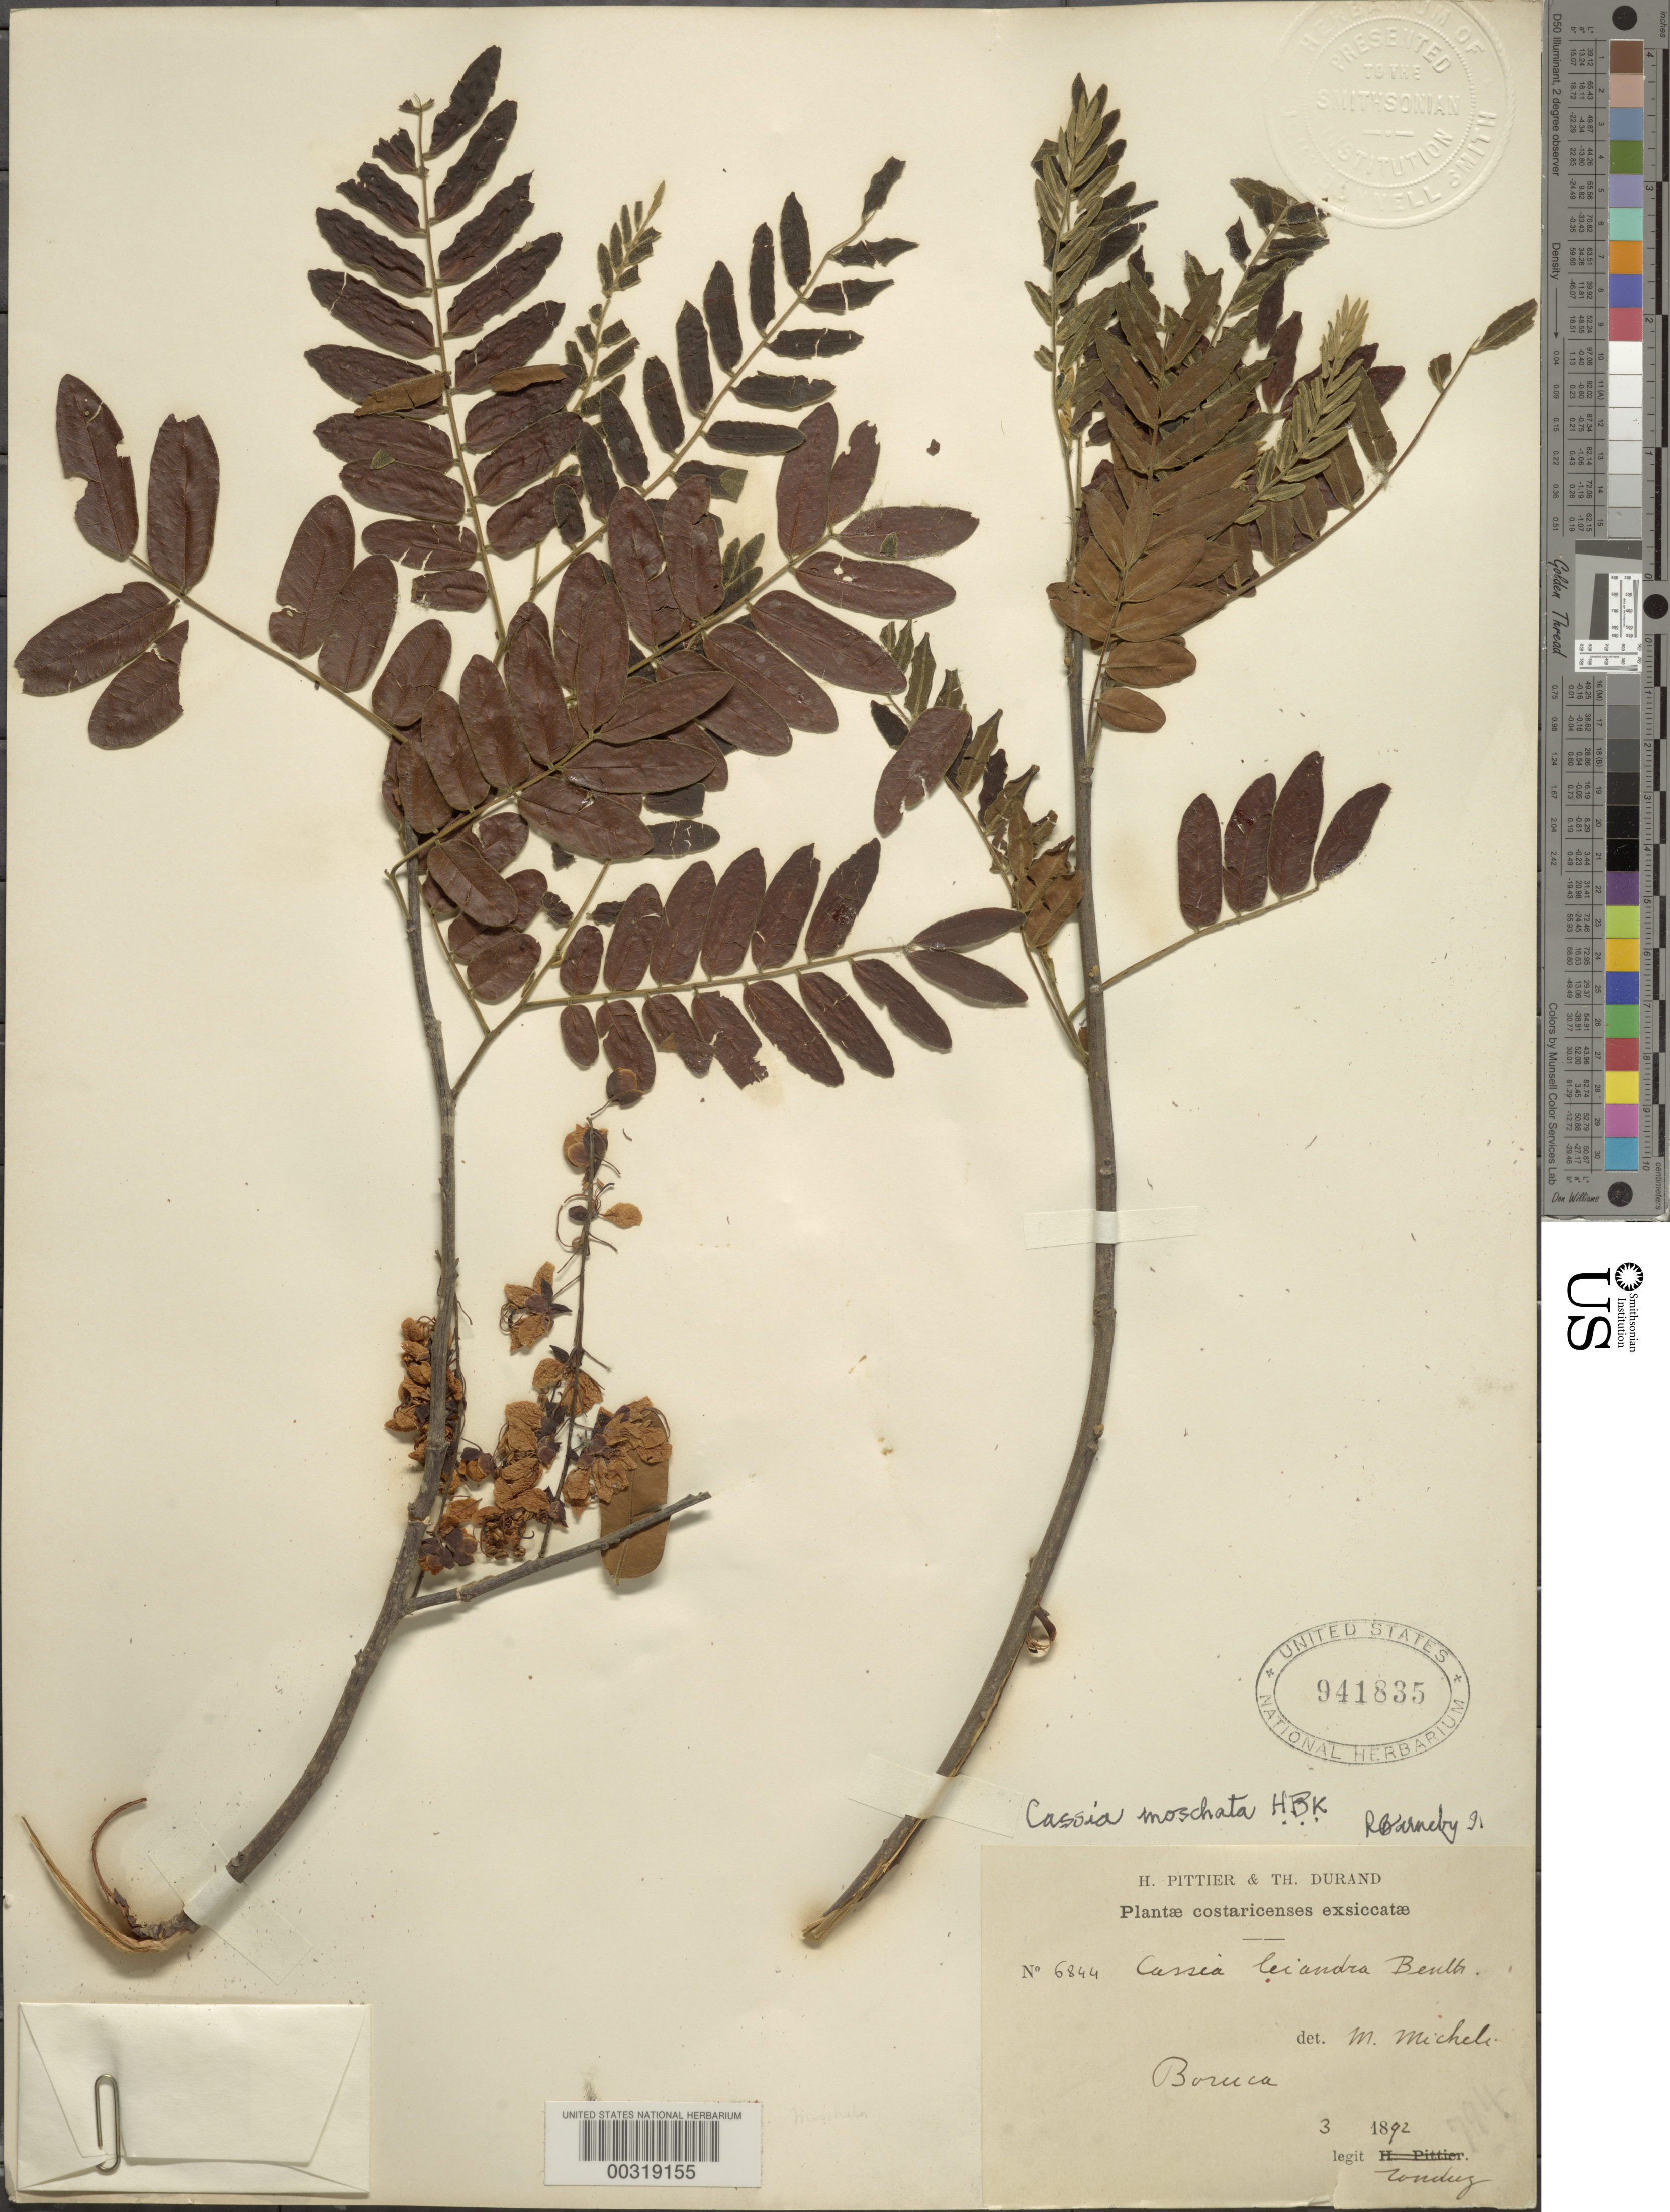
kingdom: Plantae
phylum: Tracheophyta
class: Magnoliopsida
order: Fabales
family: Fabaceae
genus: Cassia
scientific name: Cassia moschata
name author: Kunth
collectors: A. Tonduz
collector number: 6844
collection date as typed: Mar 1892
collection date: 1892-03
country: Costa Rica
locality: Boruca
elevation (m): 450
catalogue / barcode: US 941835